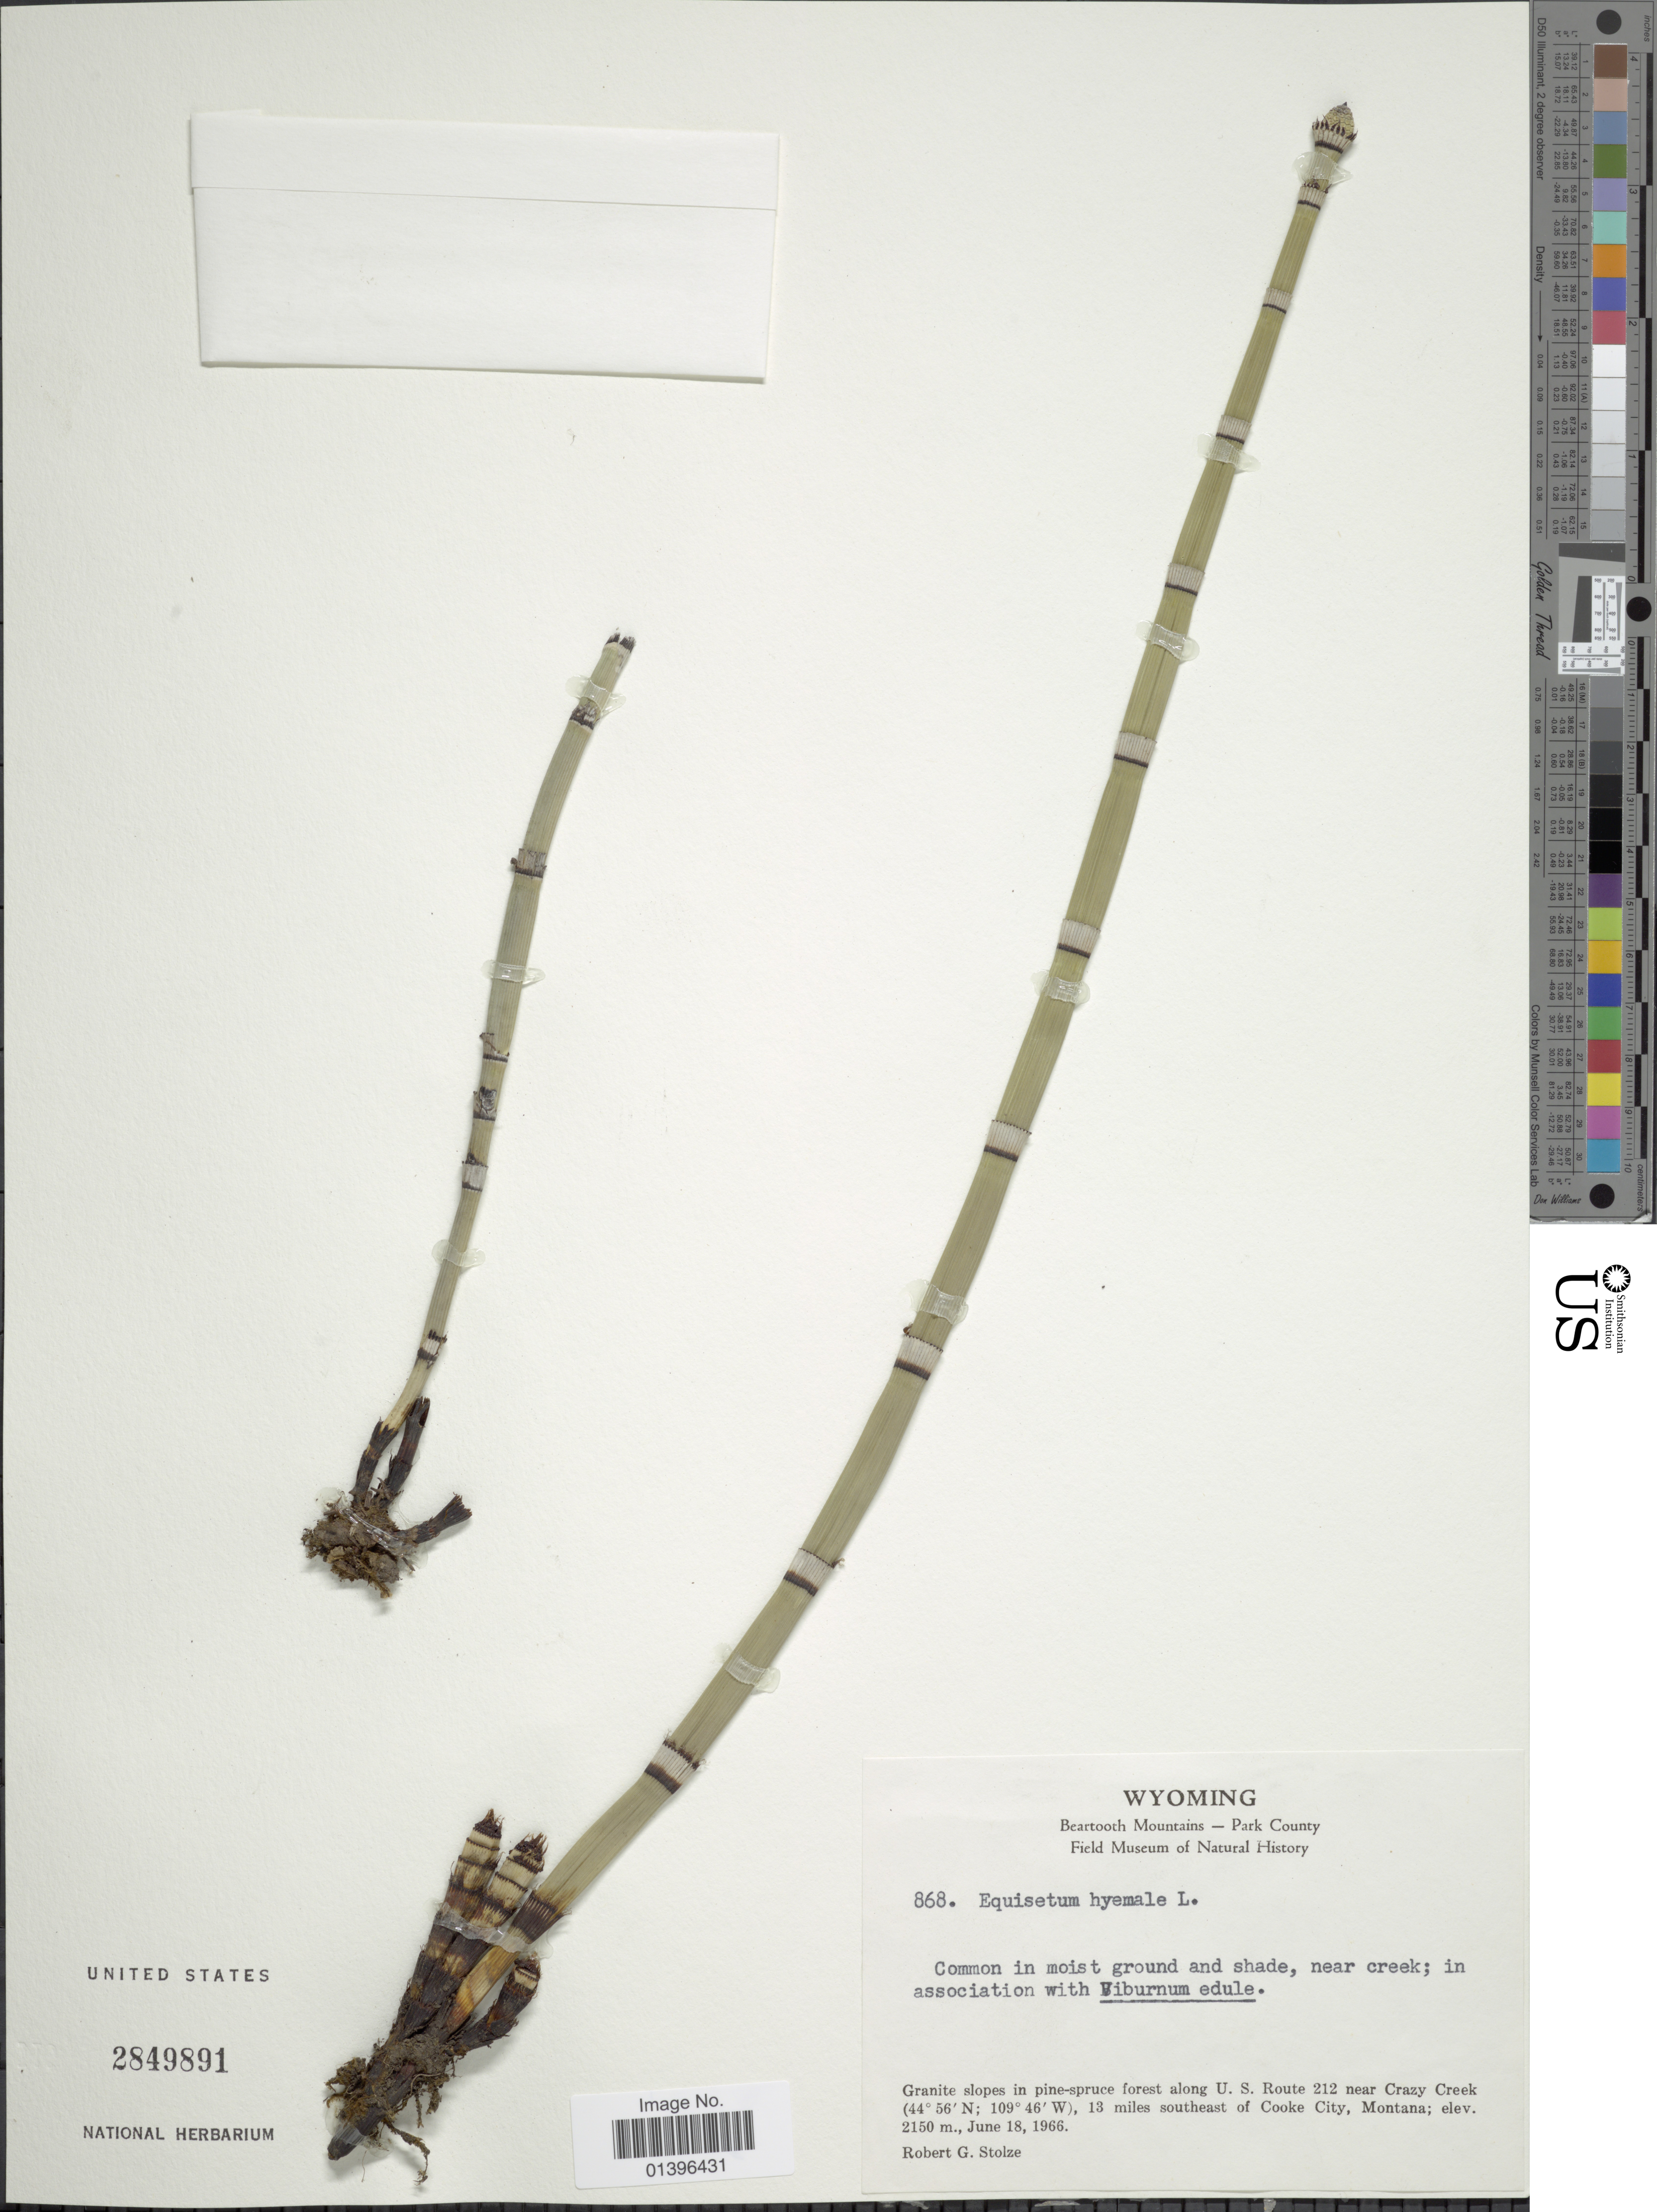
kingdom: Plantae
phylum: Tracheophyta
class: Polypodiopsida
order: Equisetales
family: Equisetaceae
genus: Equisetum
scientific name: Equisetum hyemale var. affine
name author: (Engelm.) A.A. Eaton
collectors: R. G. Stolze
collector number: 868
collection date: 1966-06-18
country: United States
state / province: Wyoming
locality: Beartooth Mountains - Park County. Granite slopes in pine-spruce forest along U.S. Route 212 near Crazy Creek, 13 miles southeast of Cooke City, Montana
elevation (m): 2150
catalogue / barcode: US 2849891